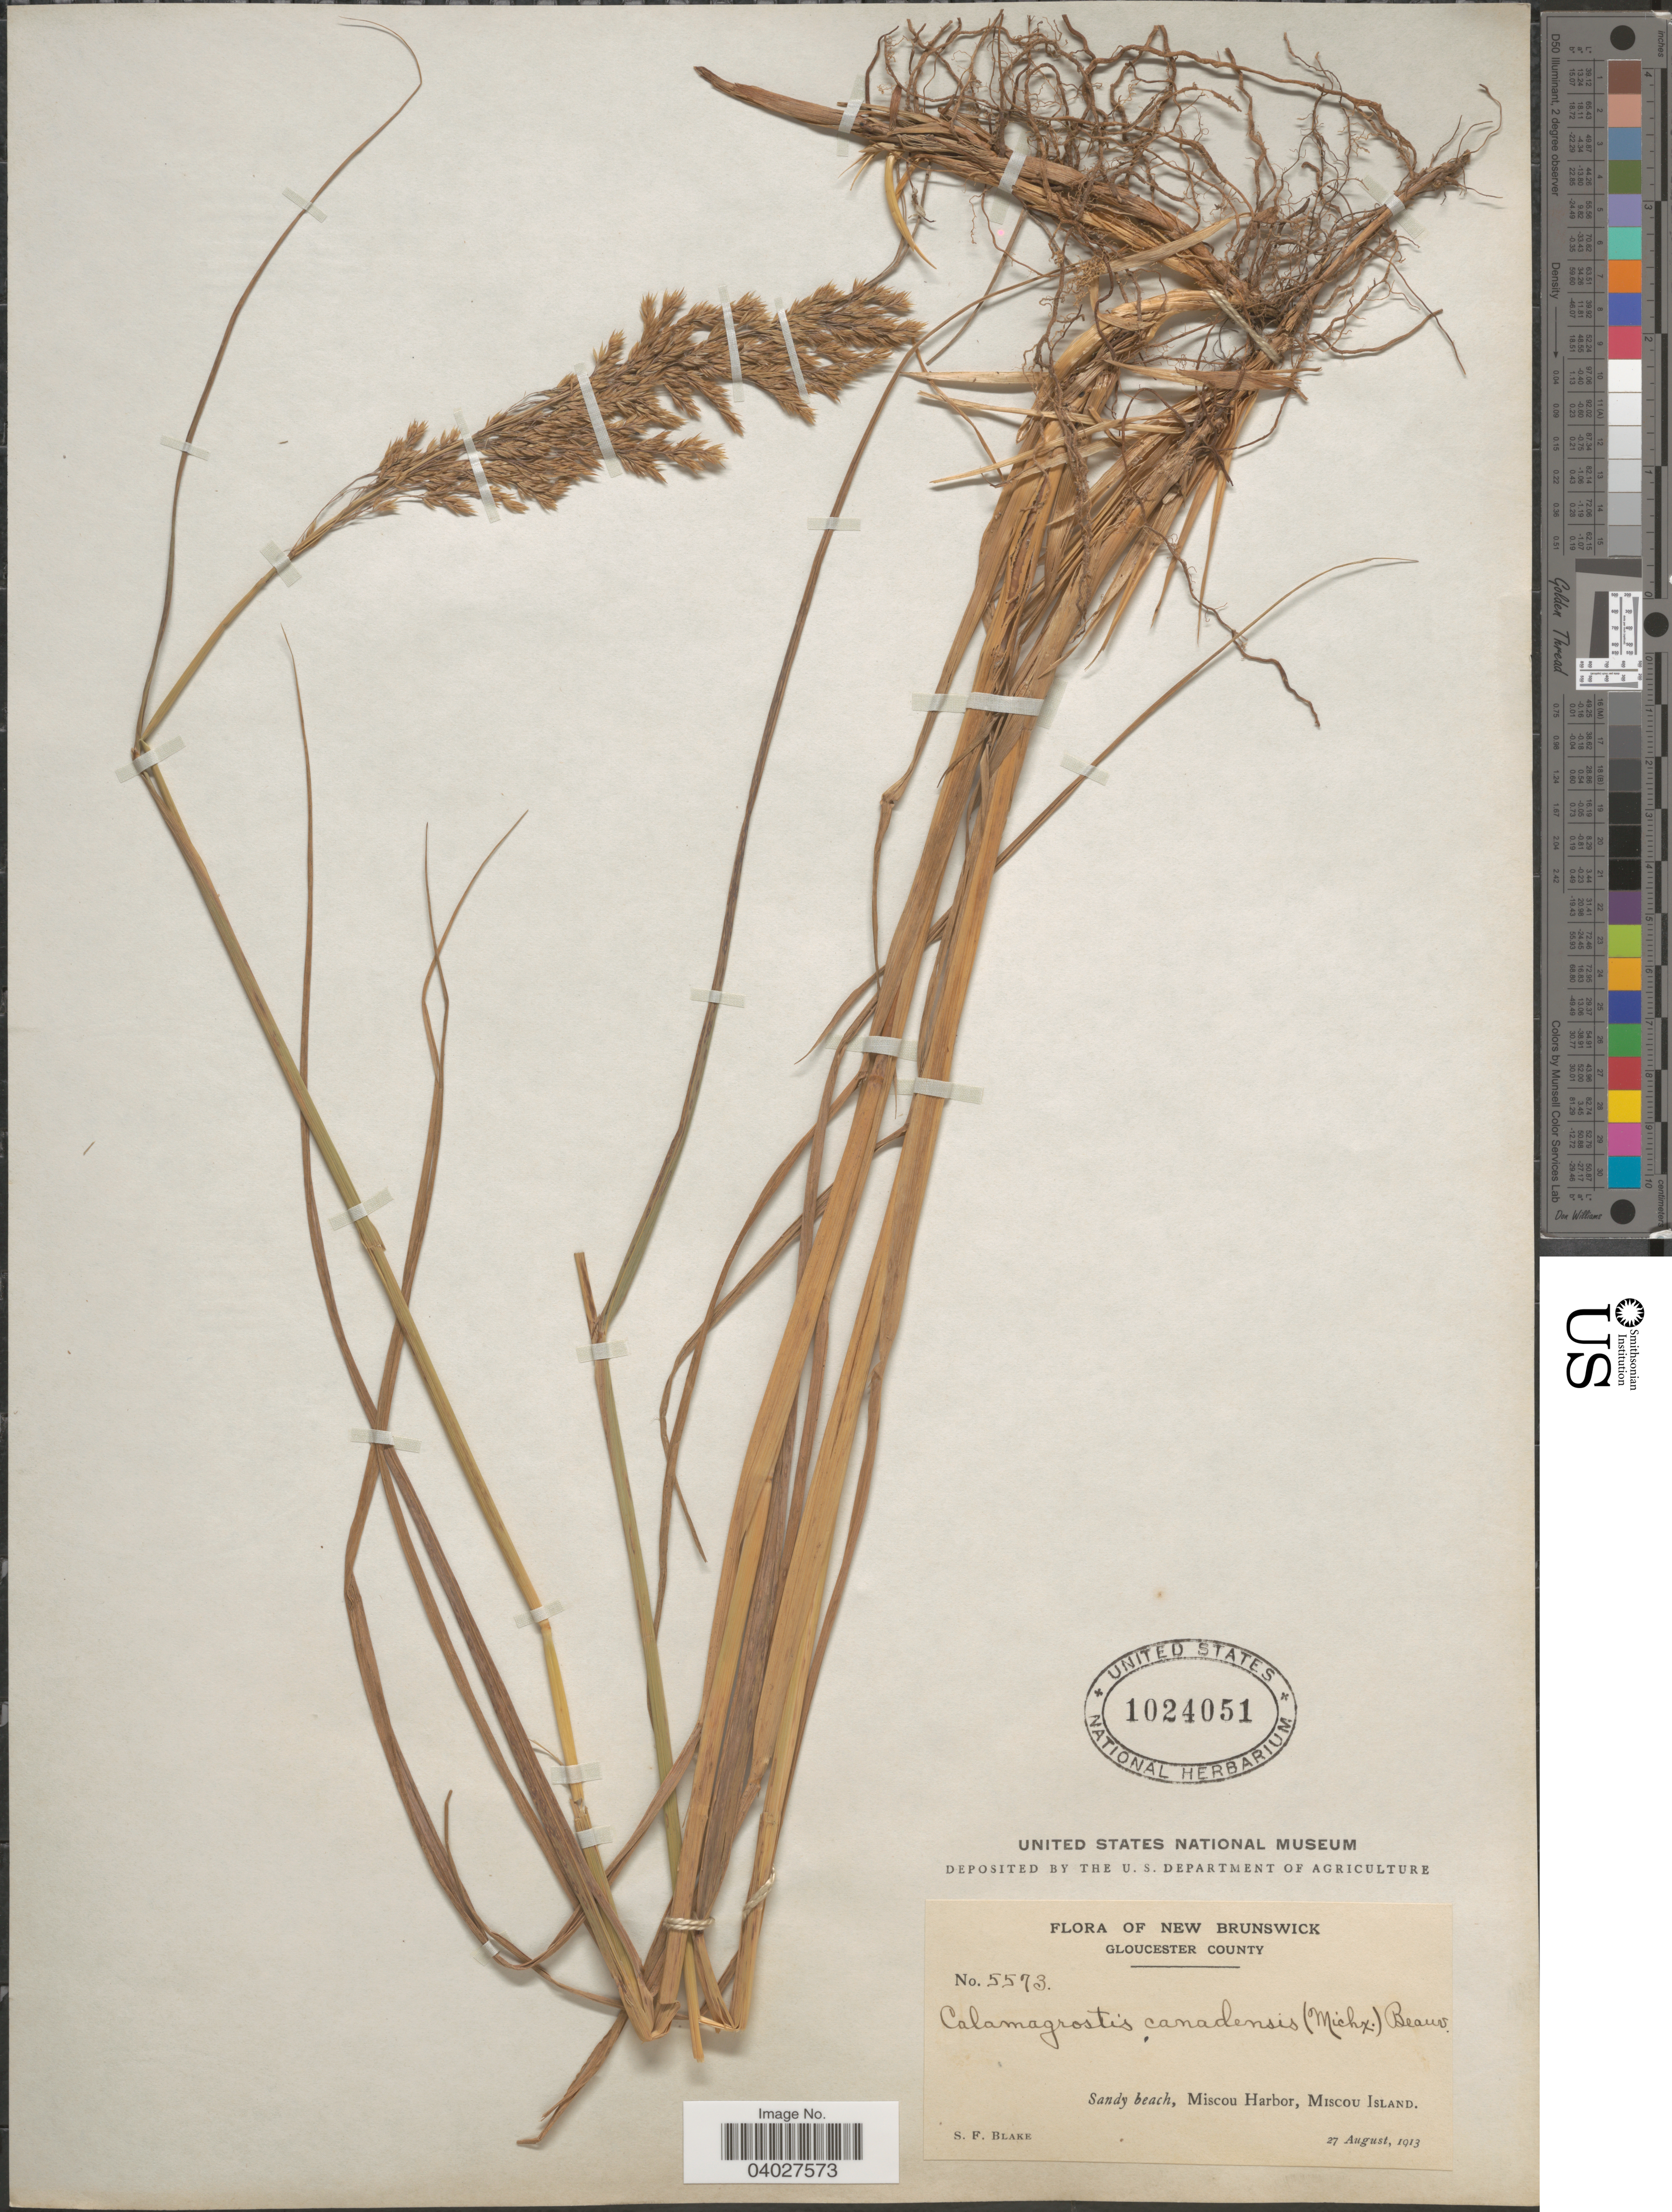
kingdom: Plantae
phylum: Tracheophyta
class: Liliopsida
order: Poales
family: Poaceae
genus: Calamagrostis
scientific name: Calamagrostis canadensis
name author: (Michx.) P. Beauv.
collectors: S. Blake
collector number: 5573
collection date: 1913-08-27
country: Canada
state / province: New Brunswick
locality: Gloucester County. Sandy beach, Miscou Harbor, Miscou Island.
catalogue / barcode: US 1024051